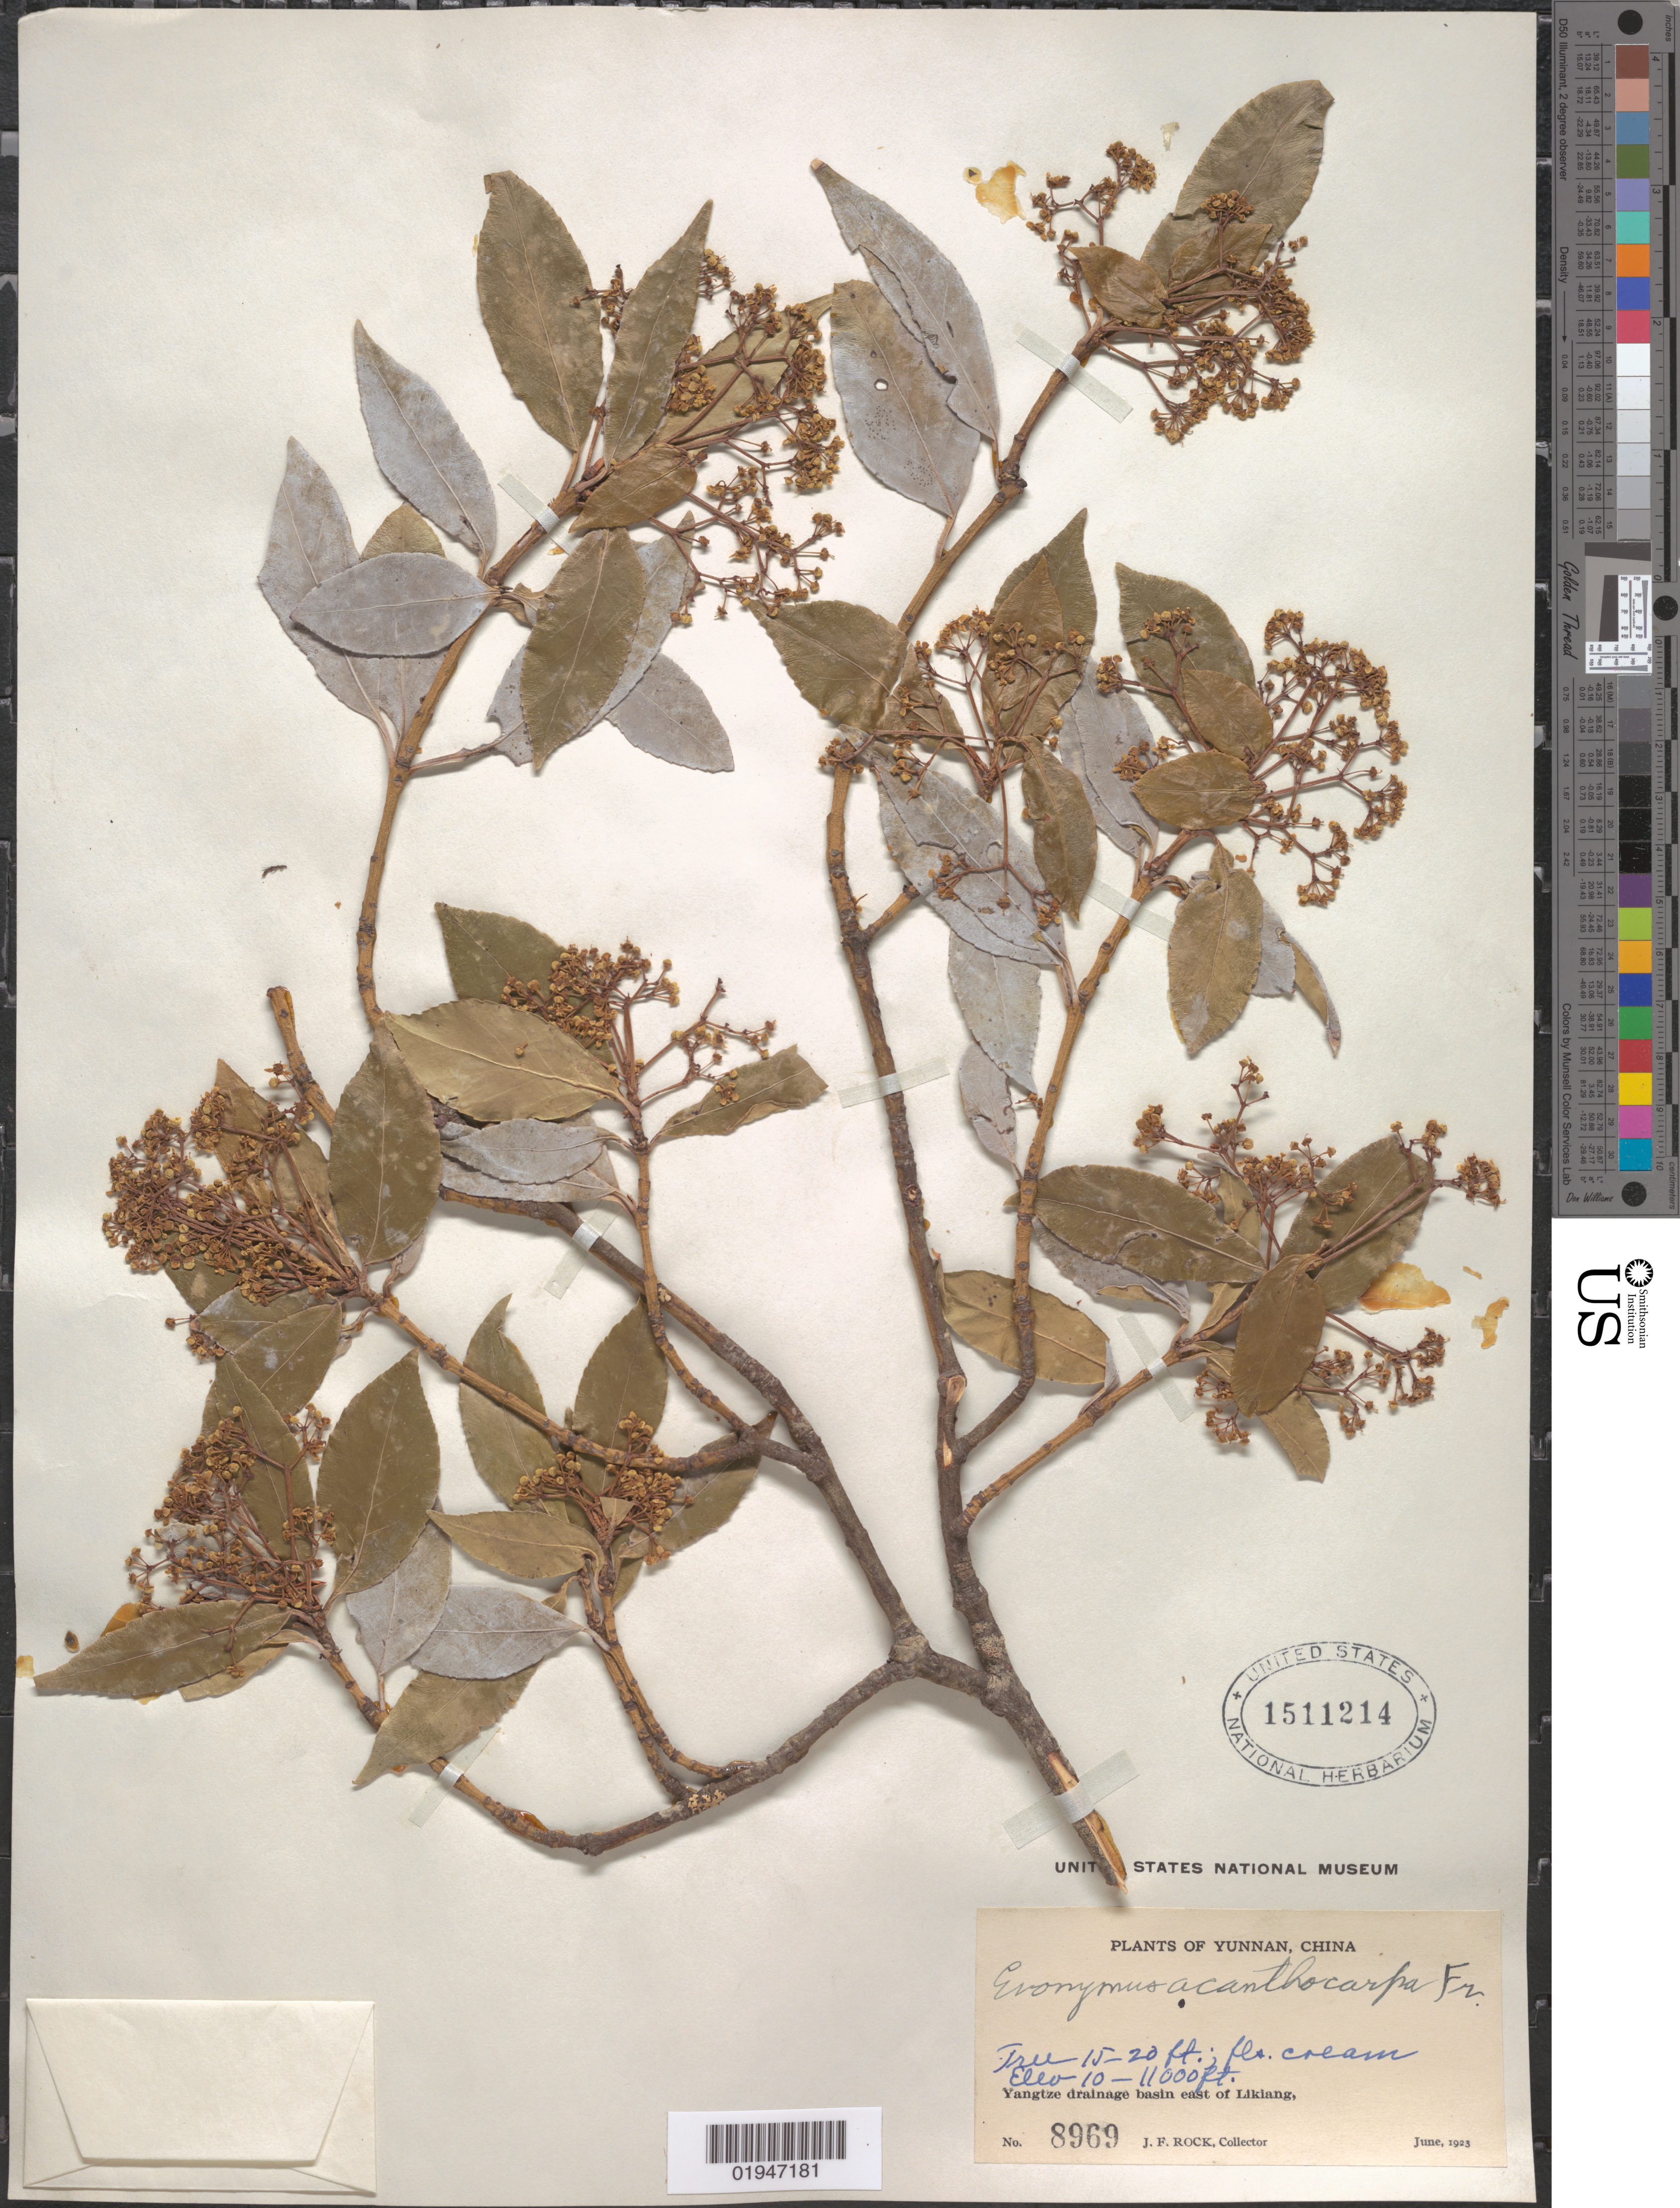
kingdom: Plantae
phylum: Tracheophyta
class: Magnoliopsida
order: Celastrales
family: Celastraceae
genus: Euonymus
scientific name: Euonymus acanthocarpus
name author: Franch.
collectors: J. F. Rock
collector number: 8969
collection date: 1923-06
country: China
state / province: Yunnan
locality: Yangtze drainage basin, E of Likiang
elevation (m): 3048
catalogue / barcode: US 1511214